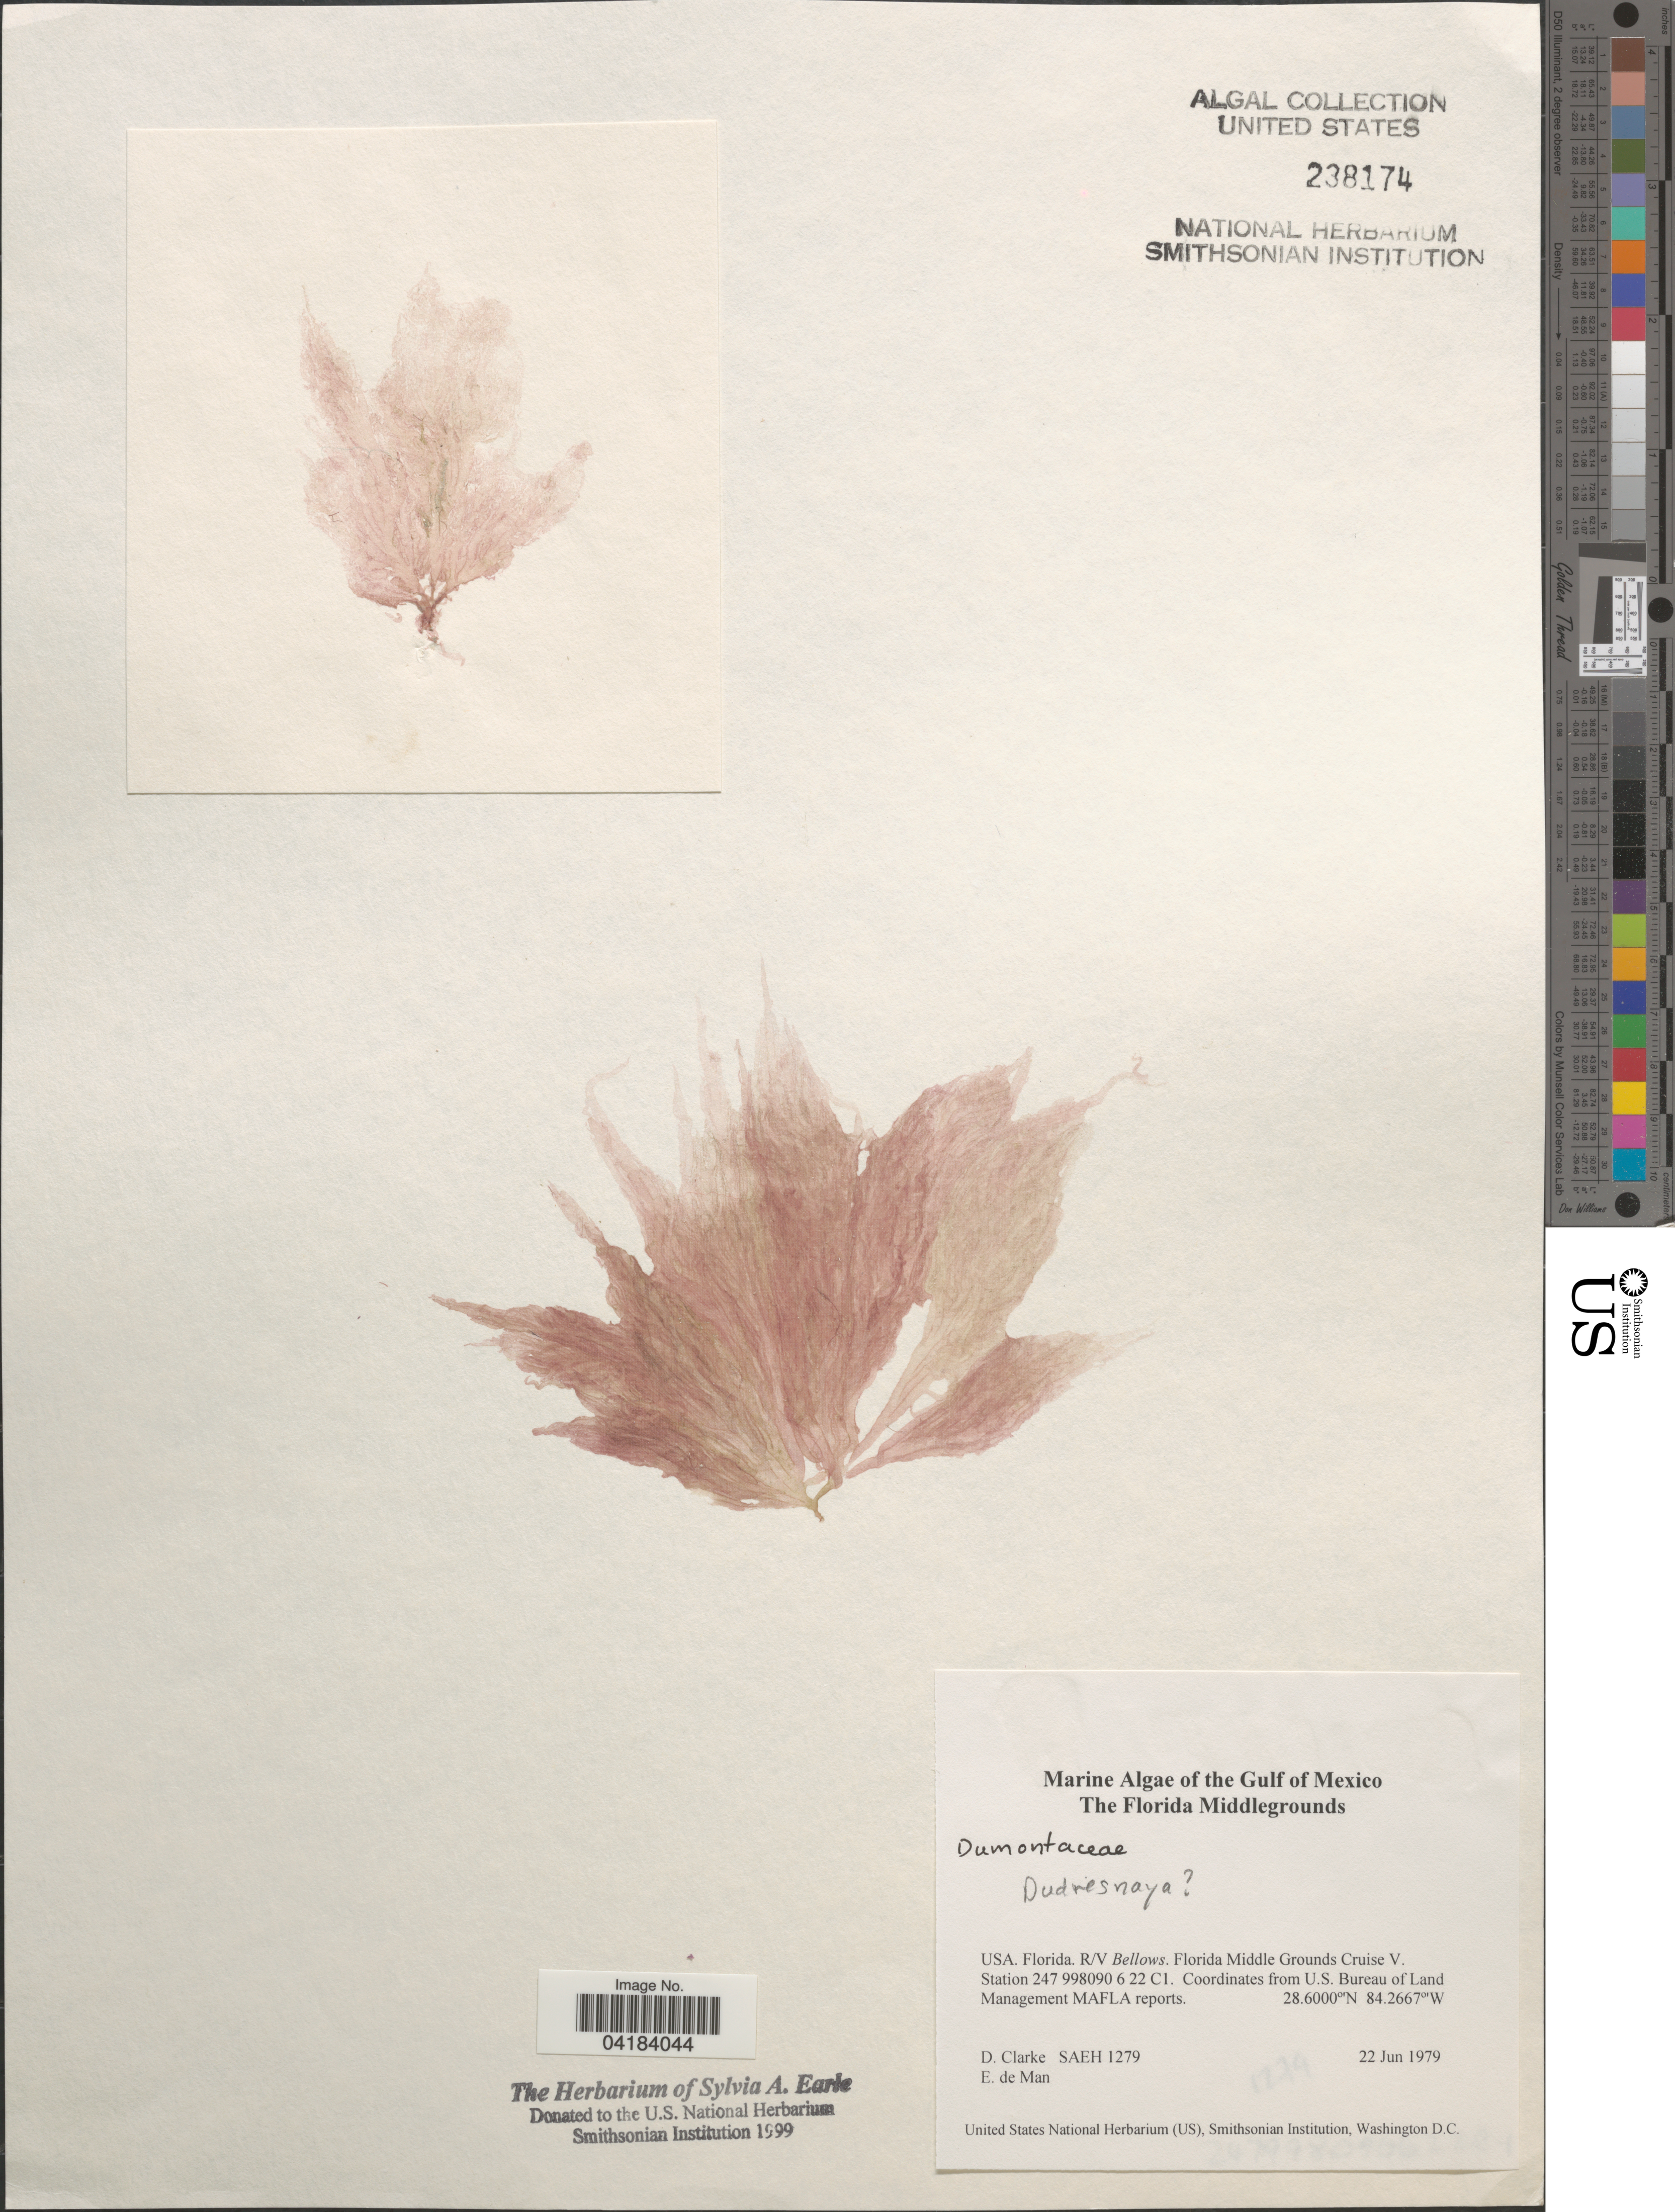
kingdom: Plantae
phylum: Rhodophyta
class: Florideophyceae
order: Gigartinales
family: Dumontiaceae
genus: Dudresnaya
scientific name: Dudresnaya sp.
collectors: D. Clarke & E. de Man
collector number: SAEH1279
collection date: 1979-06-22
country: United States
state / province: Florida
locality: The Gulf of Mexico. The Florida Middlegrounds. R/V Bellows. Florida Middle Grounds Cruise V. Station 247 998090 6 22 C1.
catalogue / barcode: US 238174